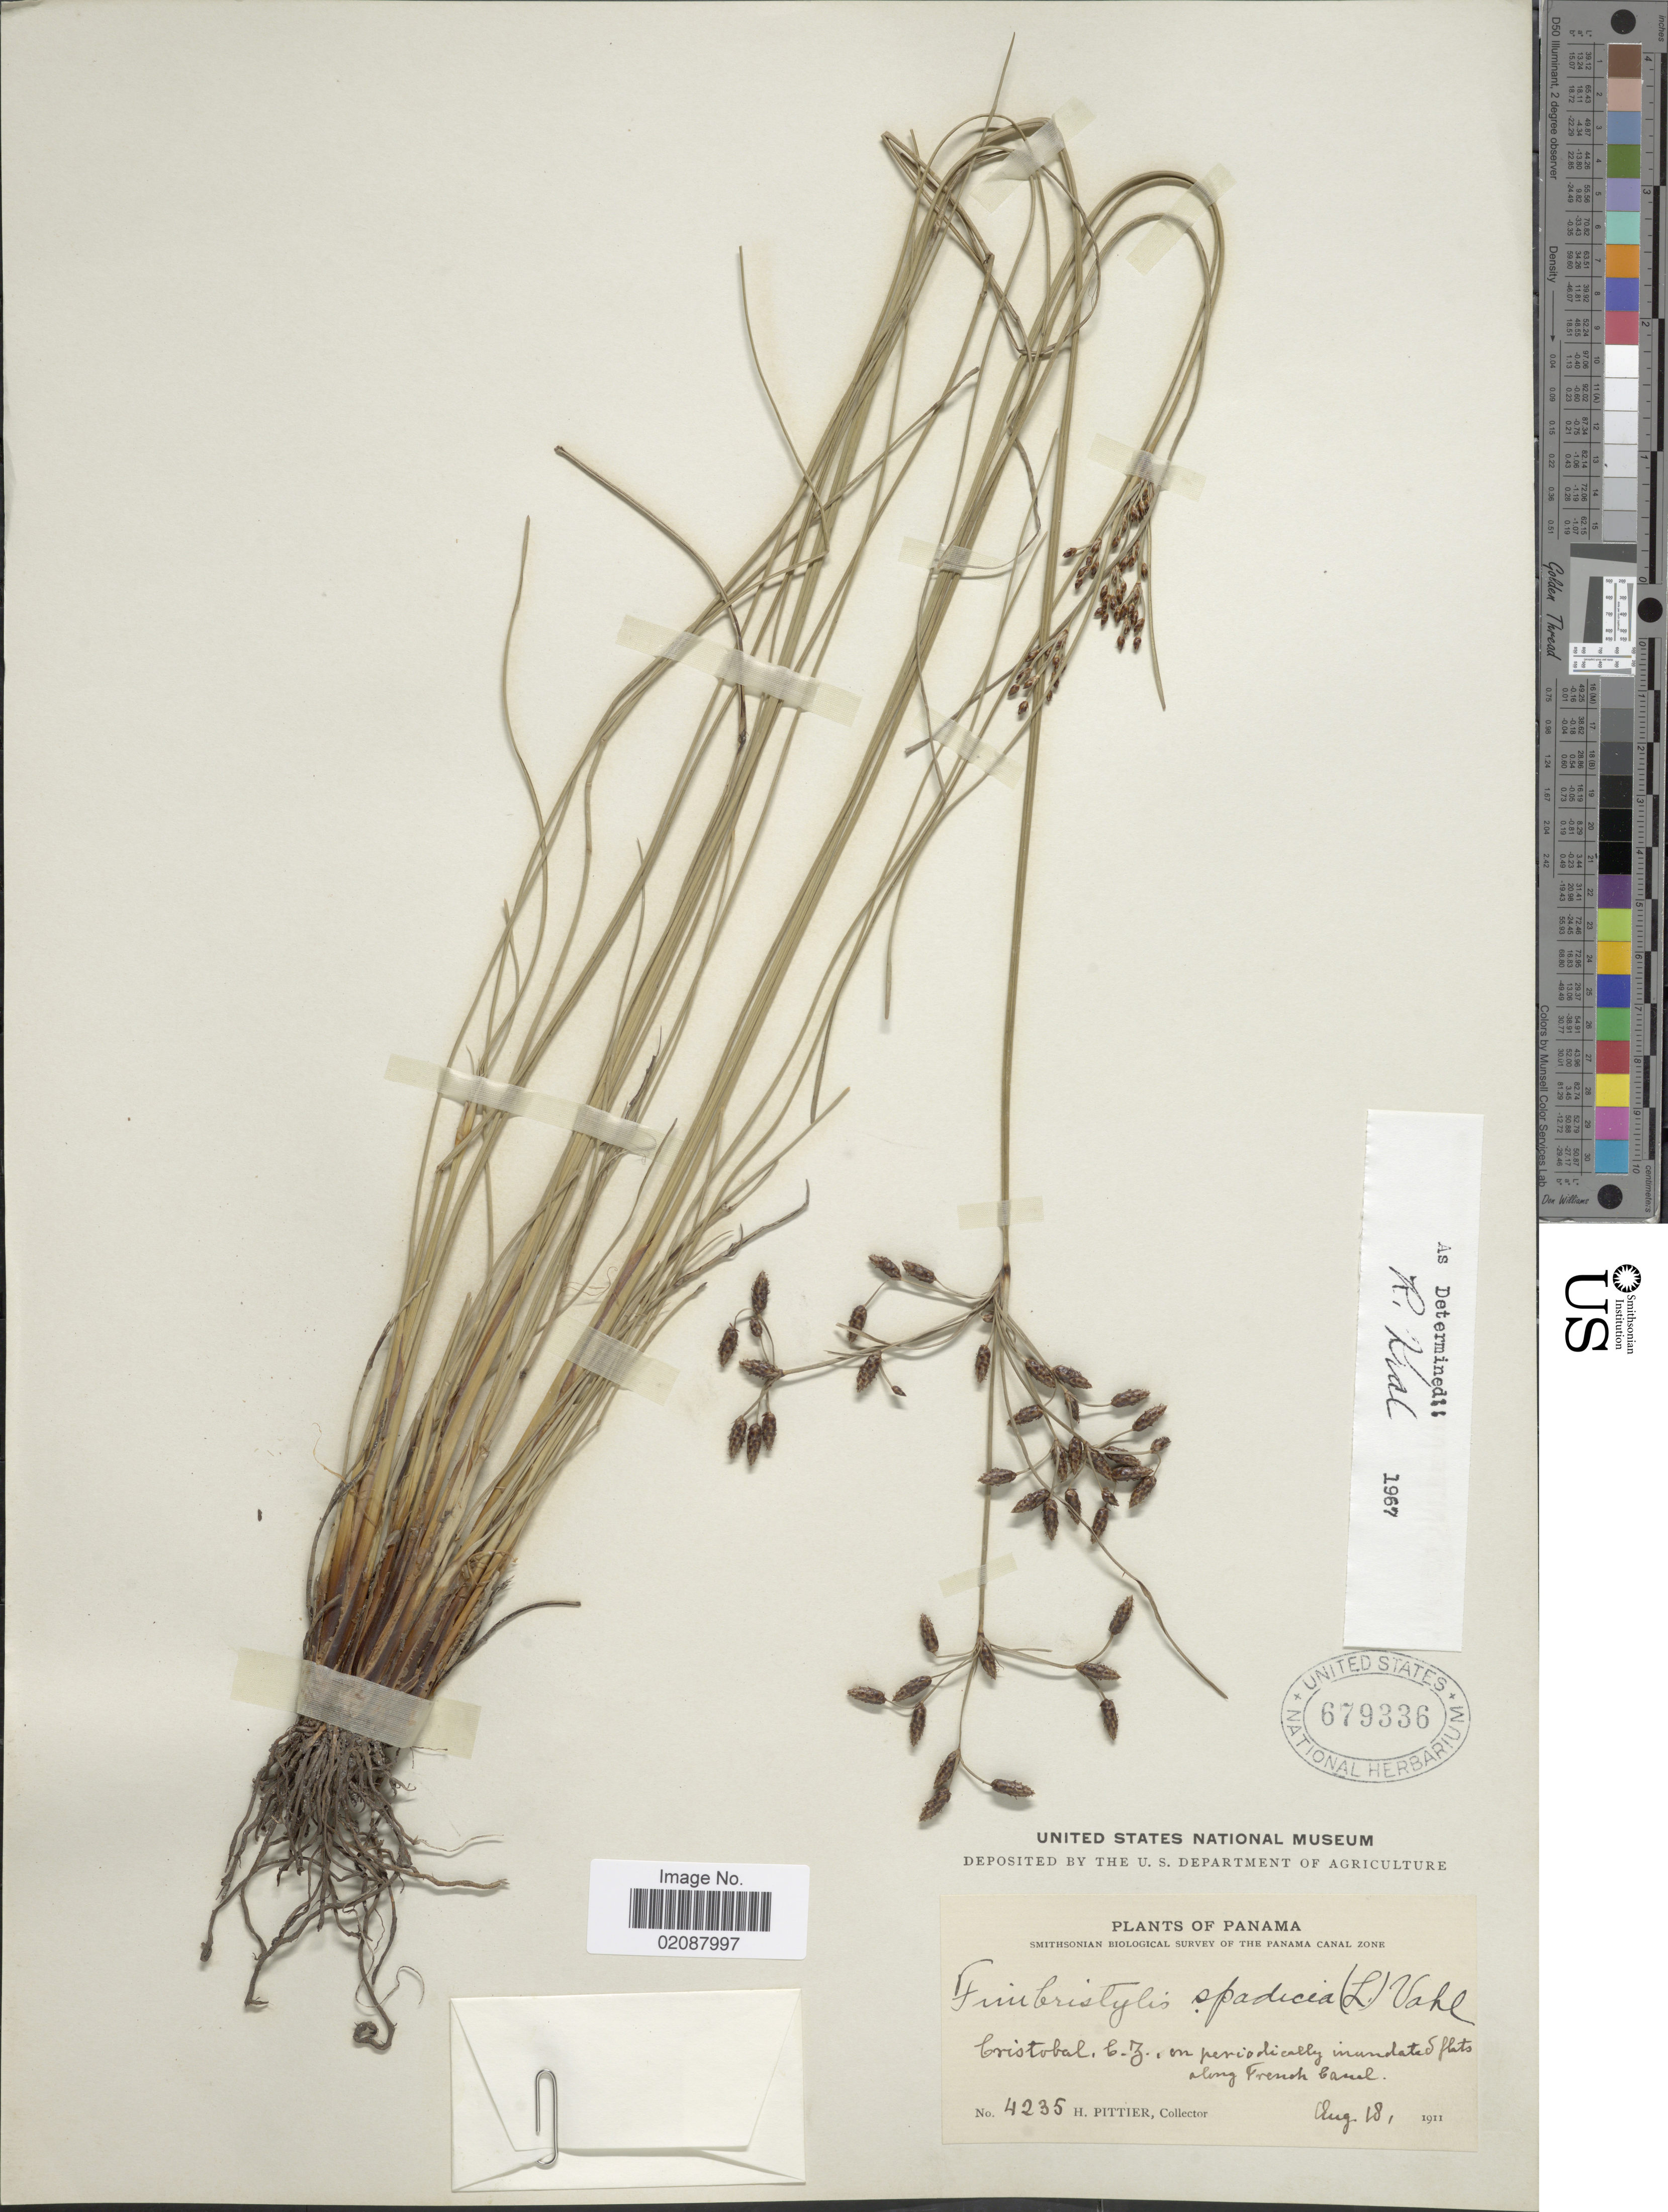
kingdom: Plantae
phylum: Tracheophyta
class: Liliopsida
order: Poales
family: Cyperaceae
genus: Fimbristylis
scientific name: Fimbristylis spadicea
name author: (L.) Vahl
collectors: H. F. Pittier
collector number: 4235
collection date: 1911-08-18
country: Panama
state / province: Colón / Panamá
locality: Cristobal, CZ., on periodically inundated flats along French Canal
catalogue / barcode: US 679336